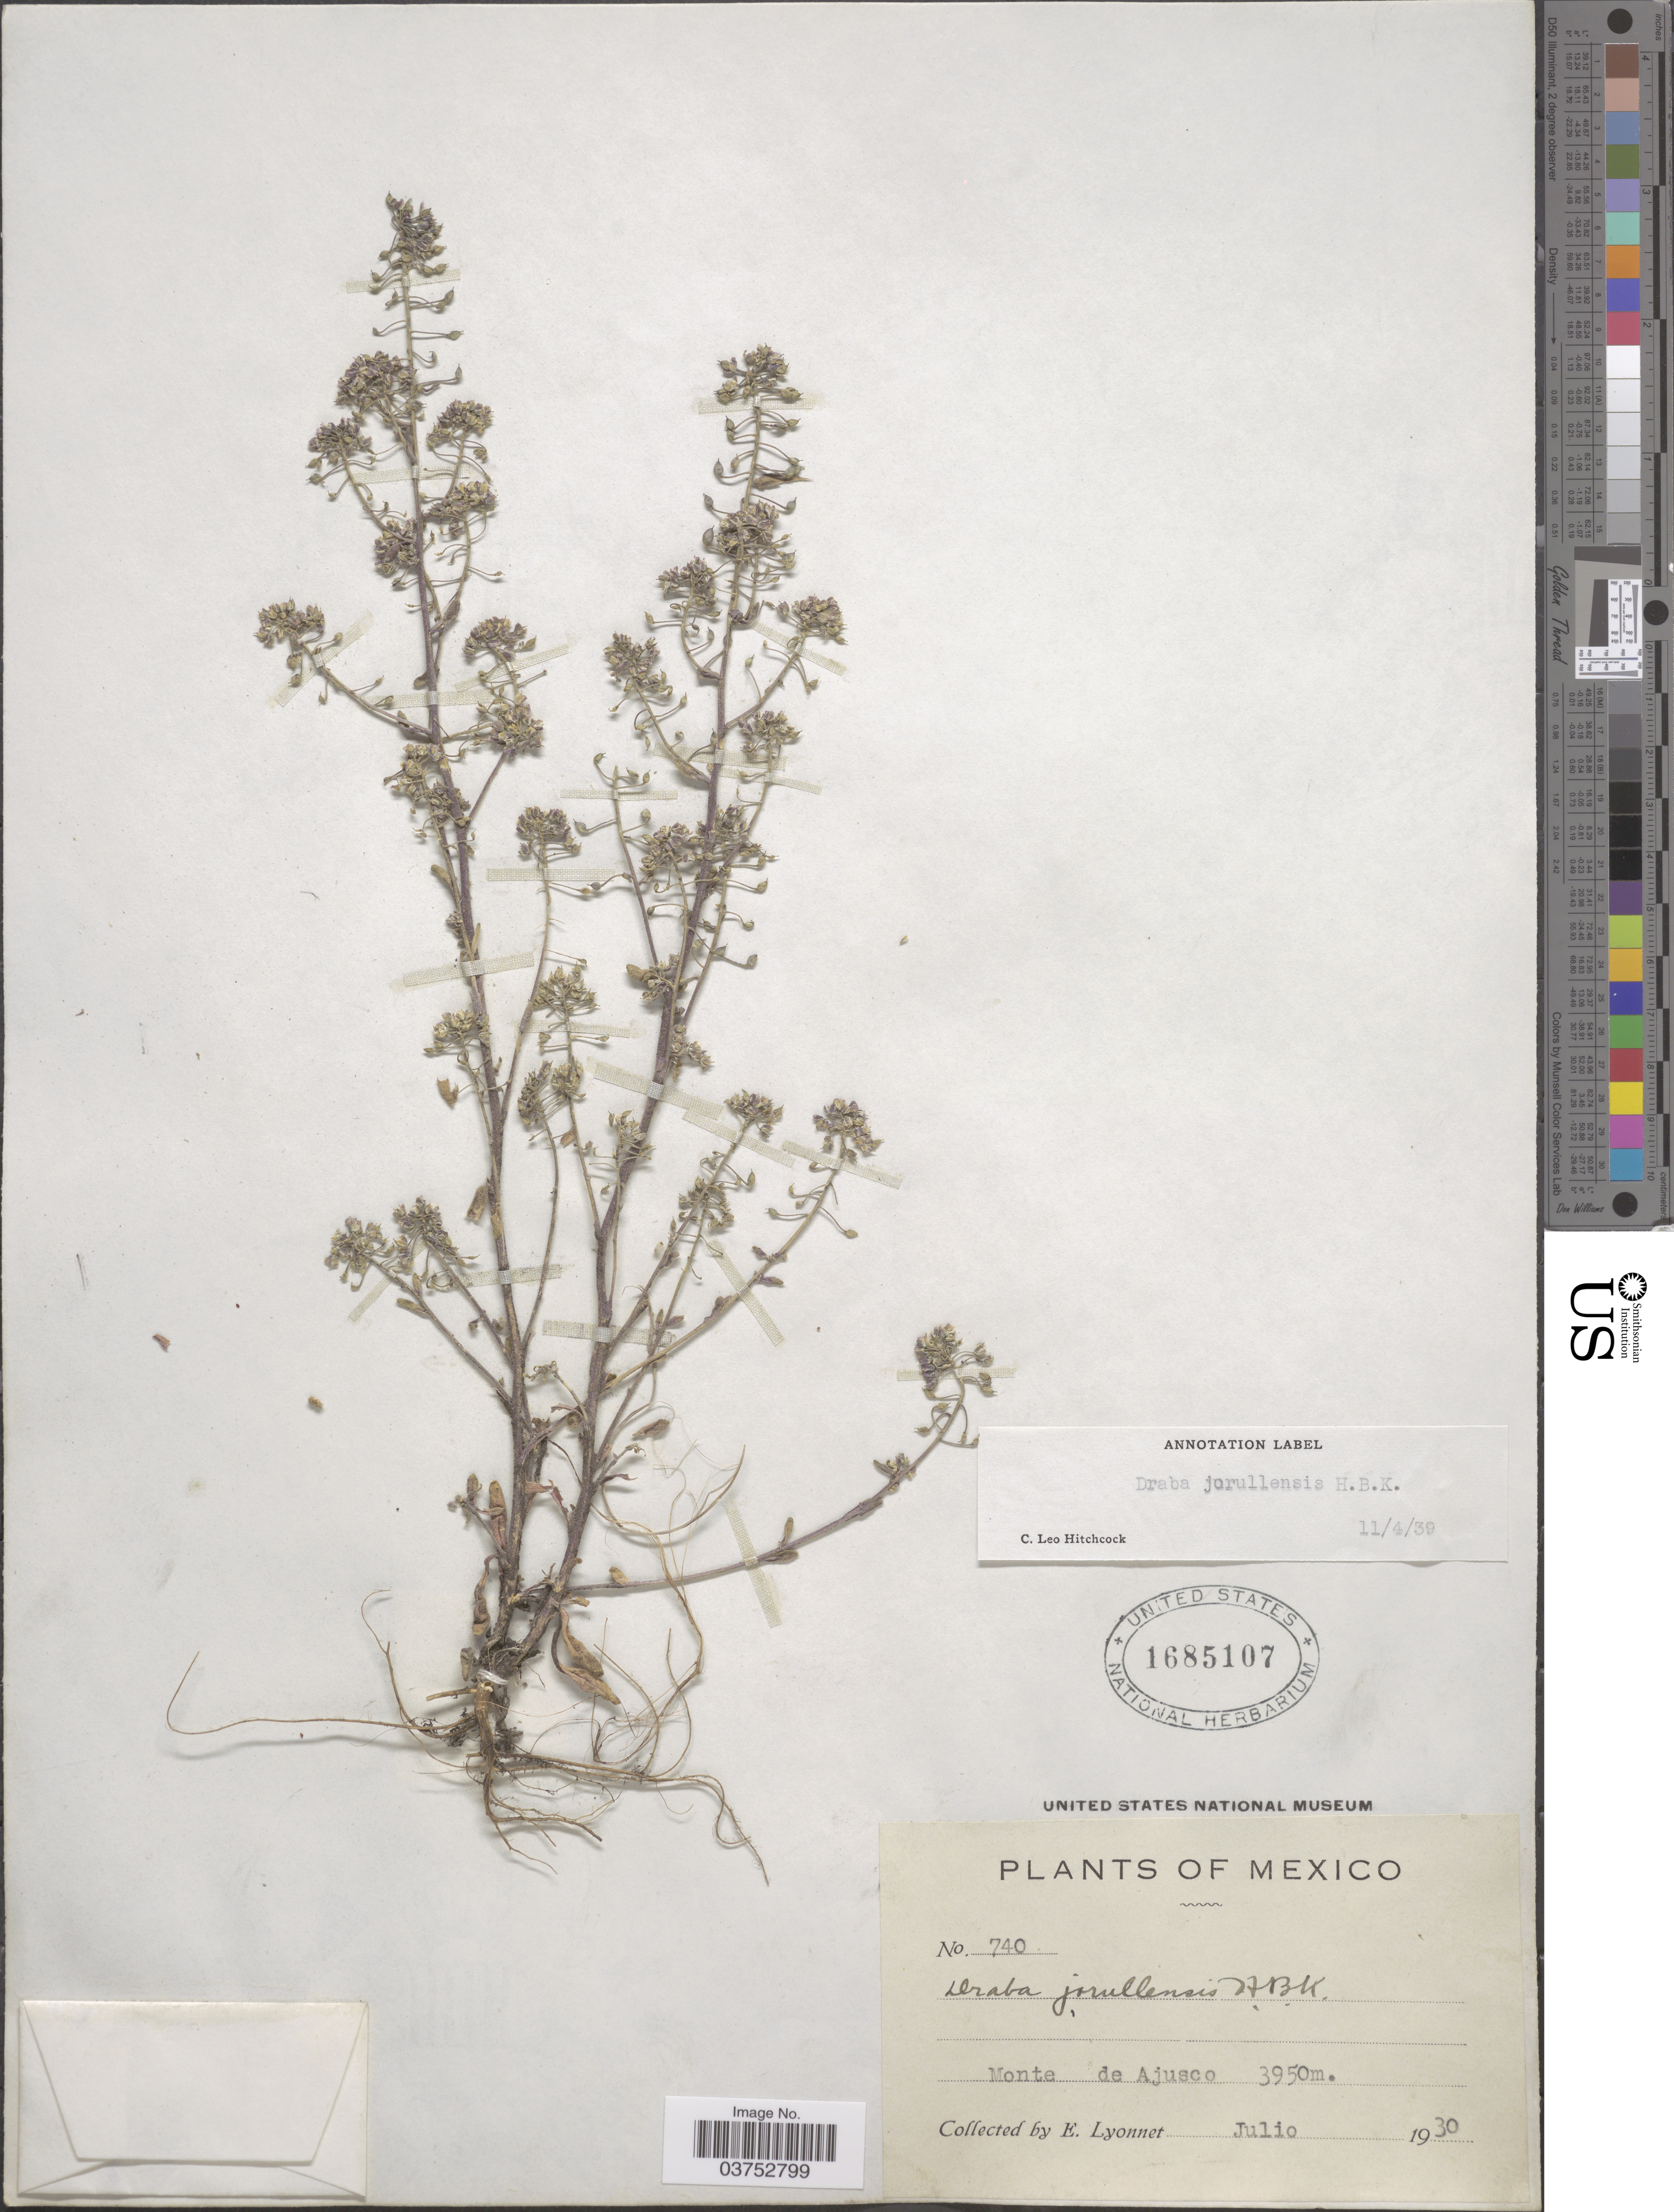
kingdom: Plantae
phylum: Tracheophyta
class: Magnoliopsida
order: Brassicales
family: Brassicaceae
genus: Draba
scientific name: Draba jorullensis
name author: Kunth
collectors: E. Lyonnet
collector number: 740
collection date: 1930-07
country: Mexico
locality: Monte de Ajusco.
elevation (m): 3950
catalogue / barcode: US 1685107